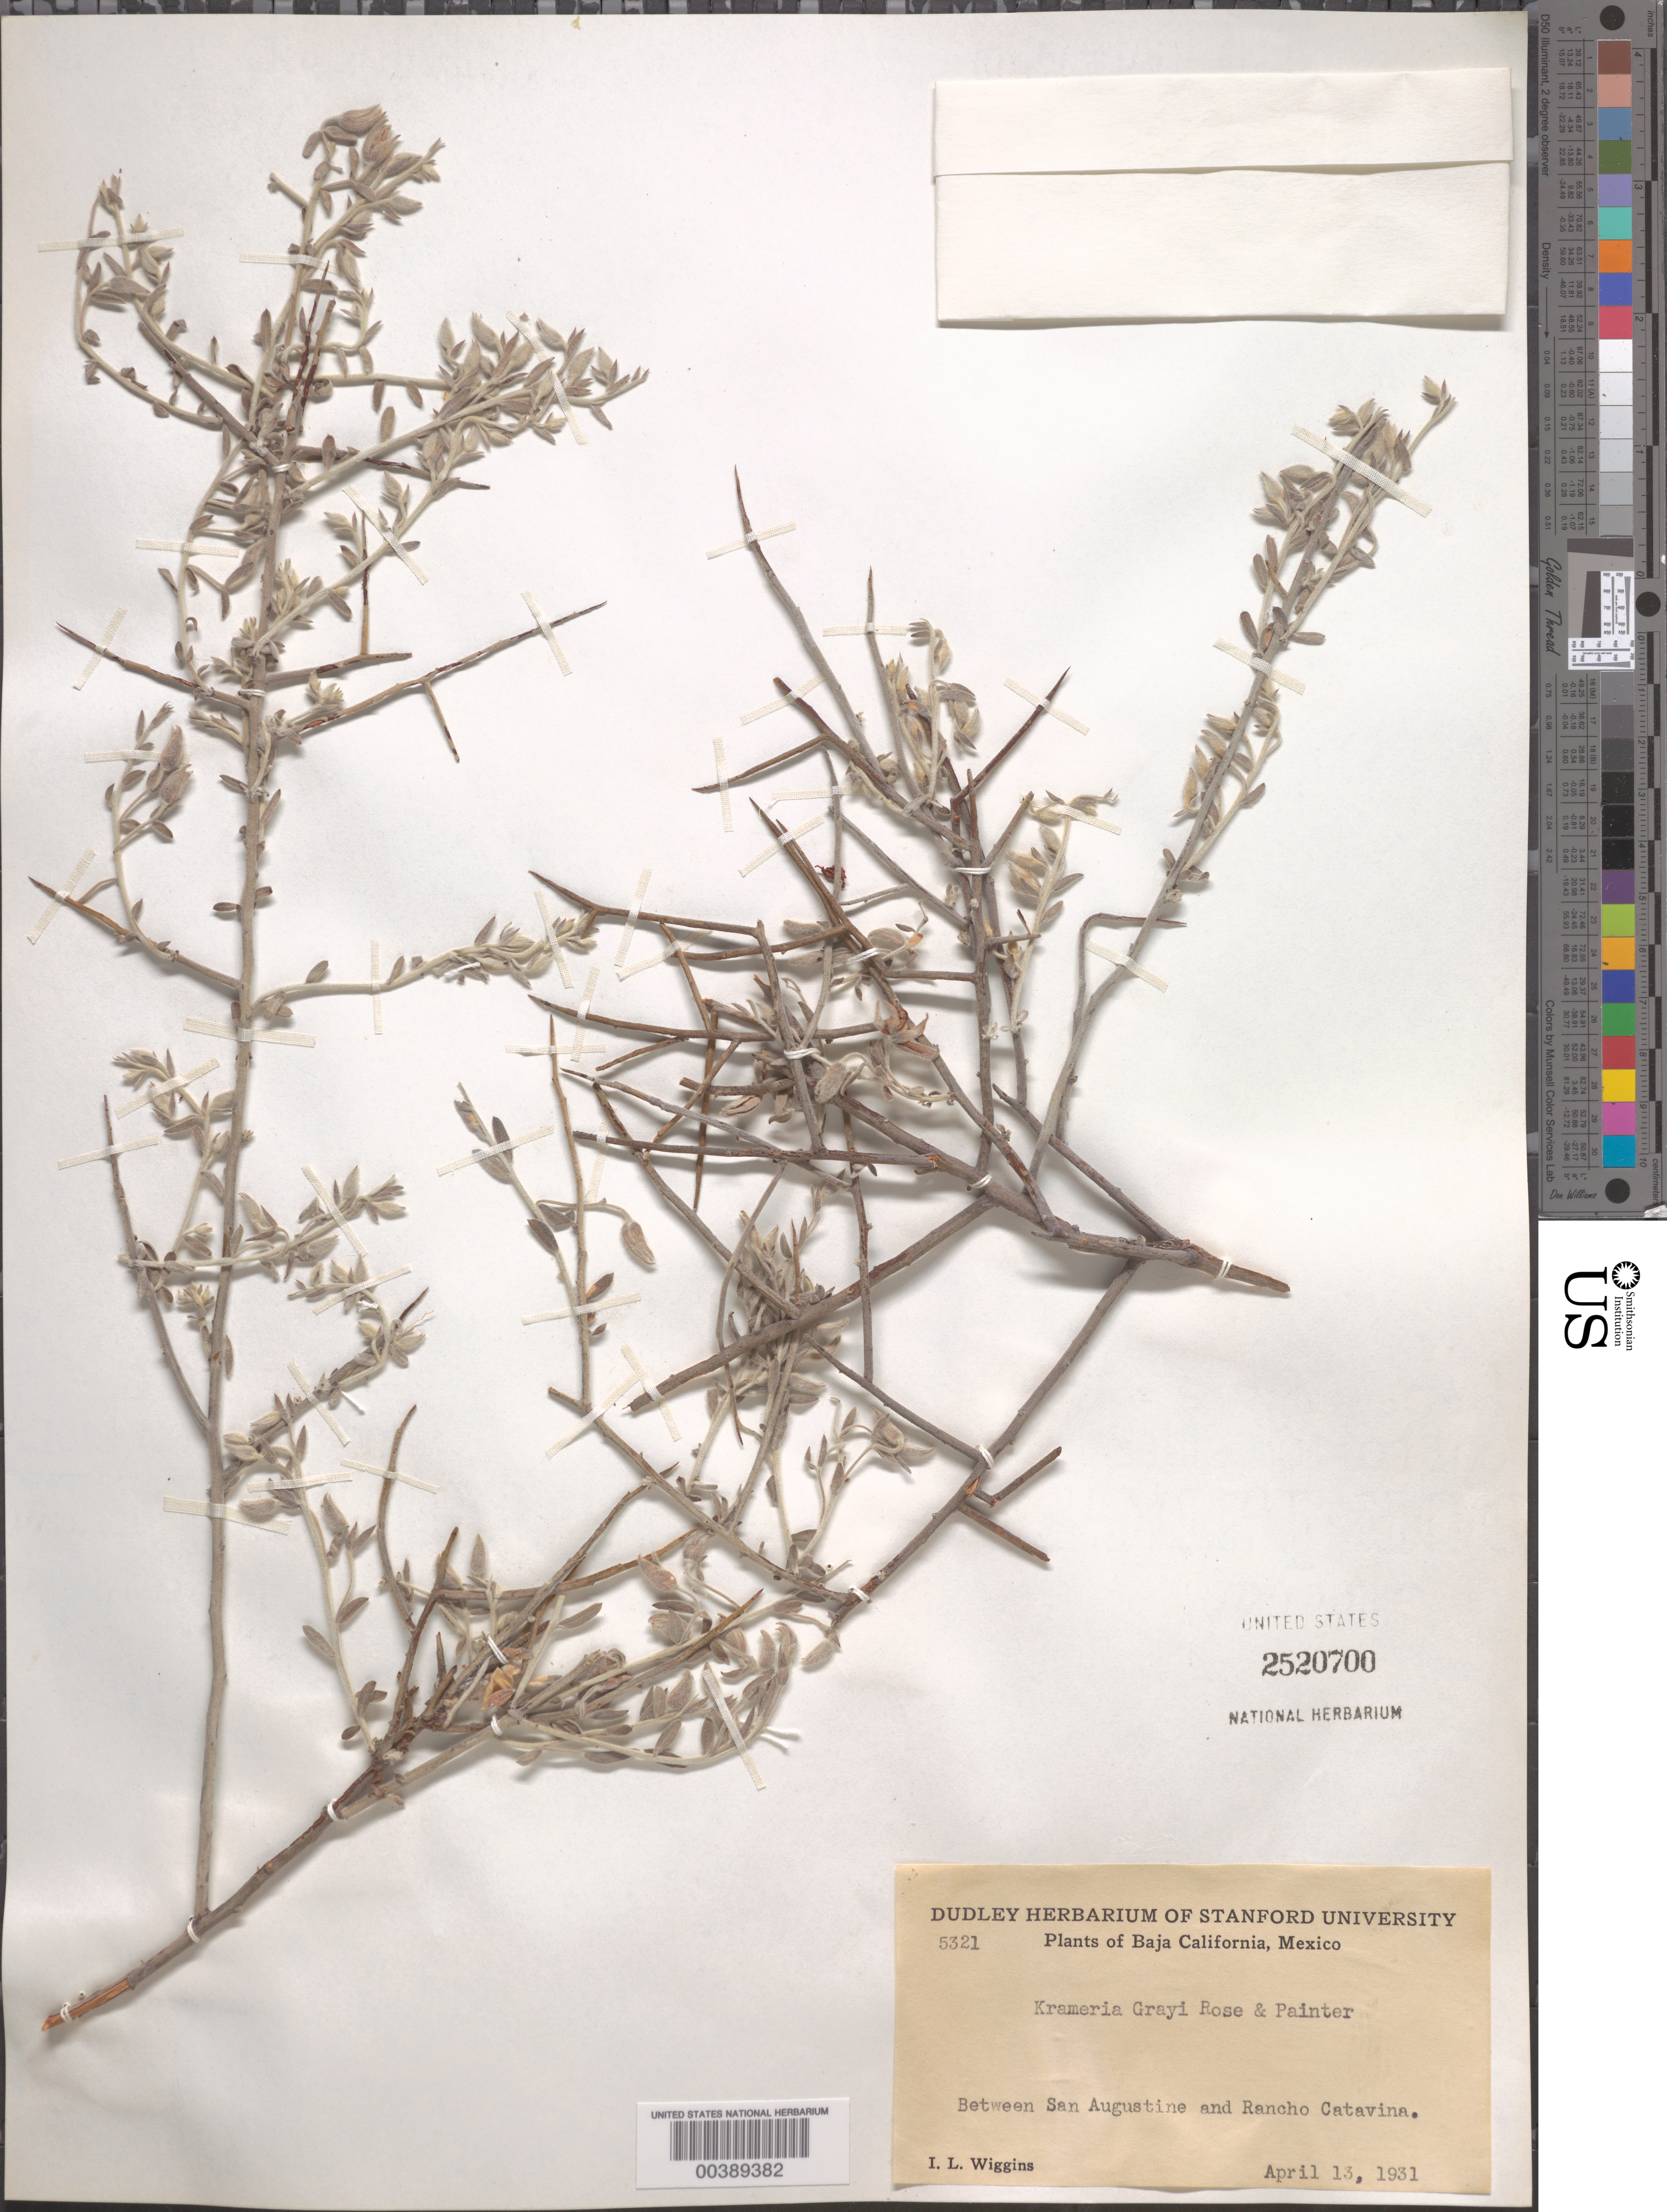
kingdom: Plantae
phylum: Tracheophyta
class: Magnoliopsida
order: Zygophyllales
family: Krameriaceae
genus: Krameria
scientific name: Krameria grayi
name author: Rose & J.H. Painter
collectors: I. L. Wiggins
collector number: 5321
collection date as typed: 13 Apr 1931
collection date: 1931-04-13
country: Mexico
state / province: Baja California Norte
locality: Between San Augustine and Rancho Catavina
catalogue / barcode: US 2520700